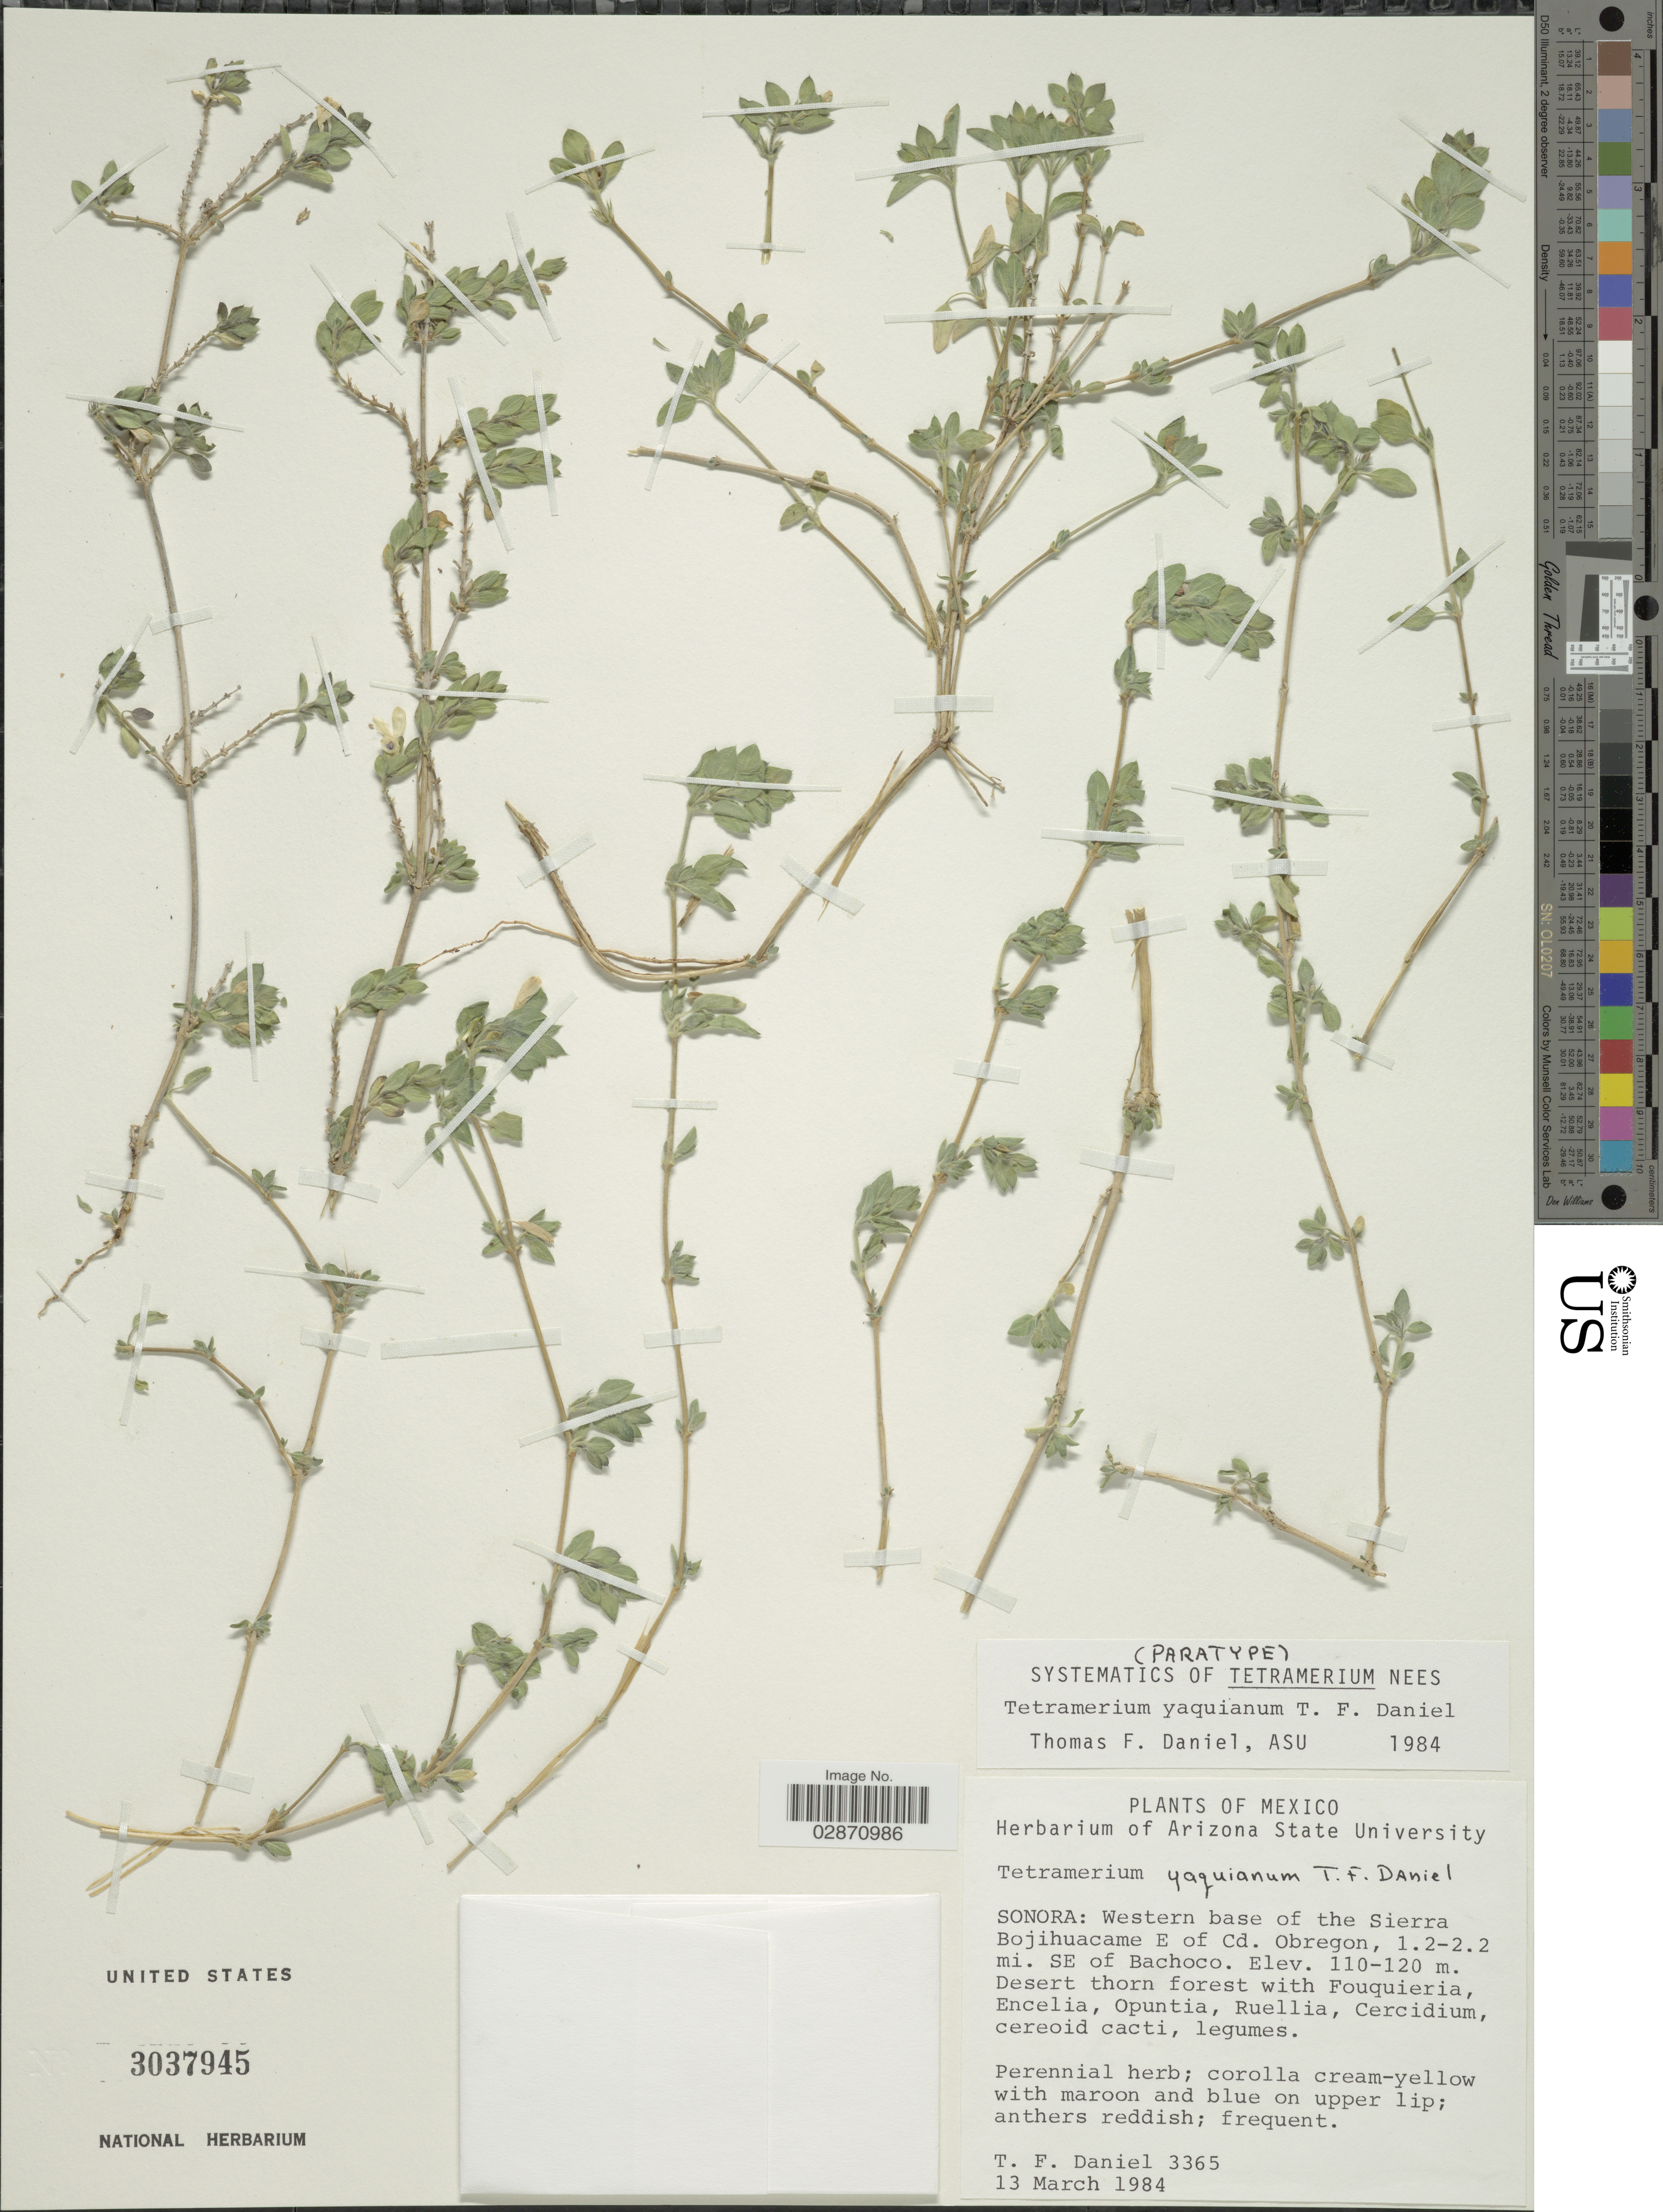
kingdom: Plantae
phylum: Tracheophyta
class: Magnoliopsida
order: Lamiales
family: Acanthaceae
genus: Tetramerium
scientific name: Tetramerium yaquianum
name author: T.F. Daniel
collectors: T. F. Daniel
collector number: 3365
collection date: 1984-03-13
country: Mexico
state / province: Sonora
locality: Western base of the Sierra Bojihuacame E of Cd. Obregon, 1.2-2.2 mi. SE of Bachoco.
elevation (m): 110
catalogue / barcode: US 3037945